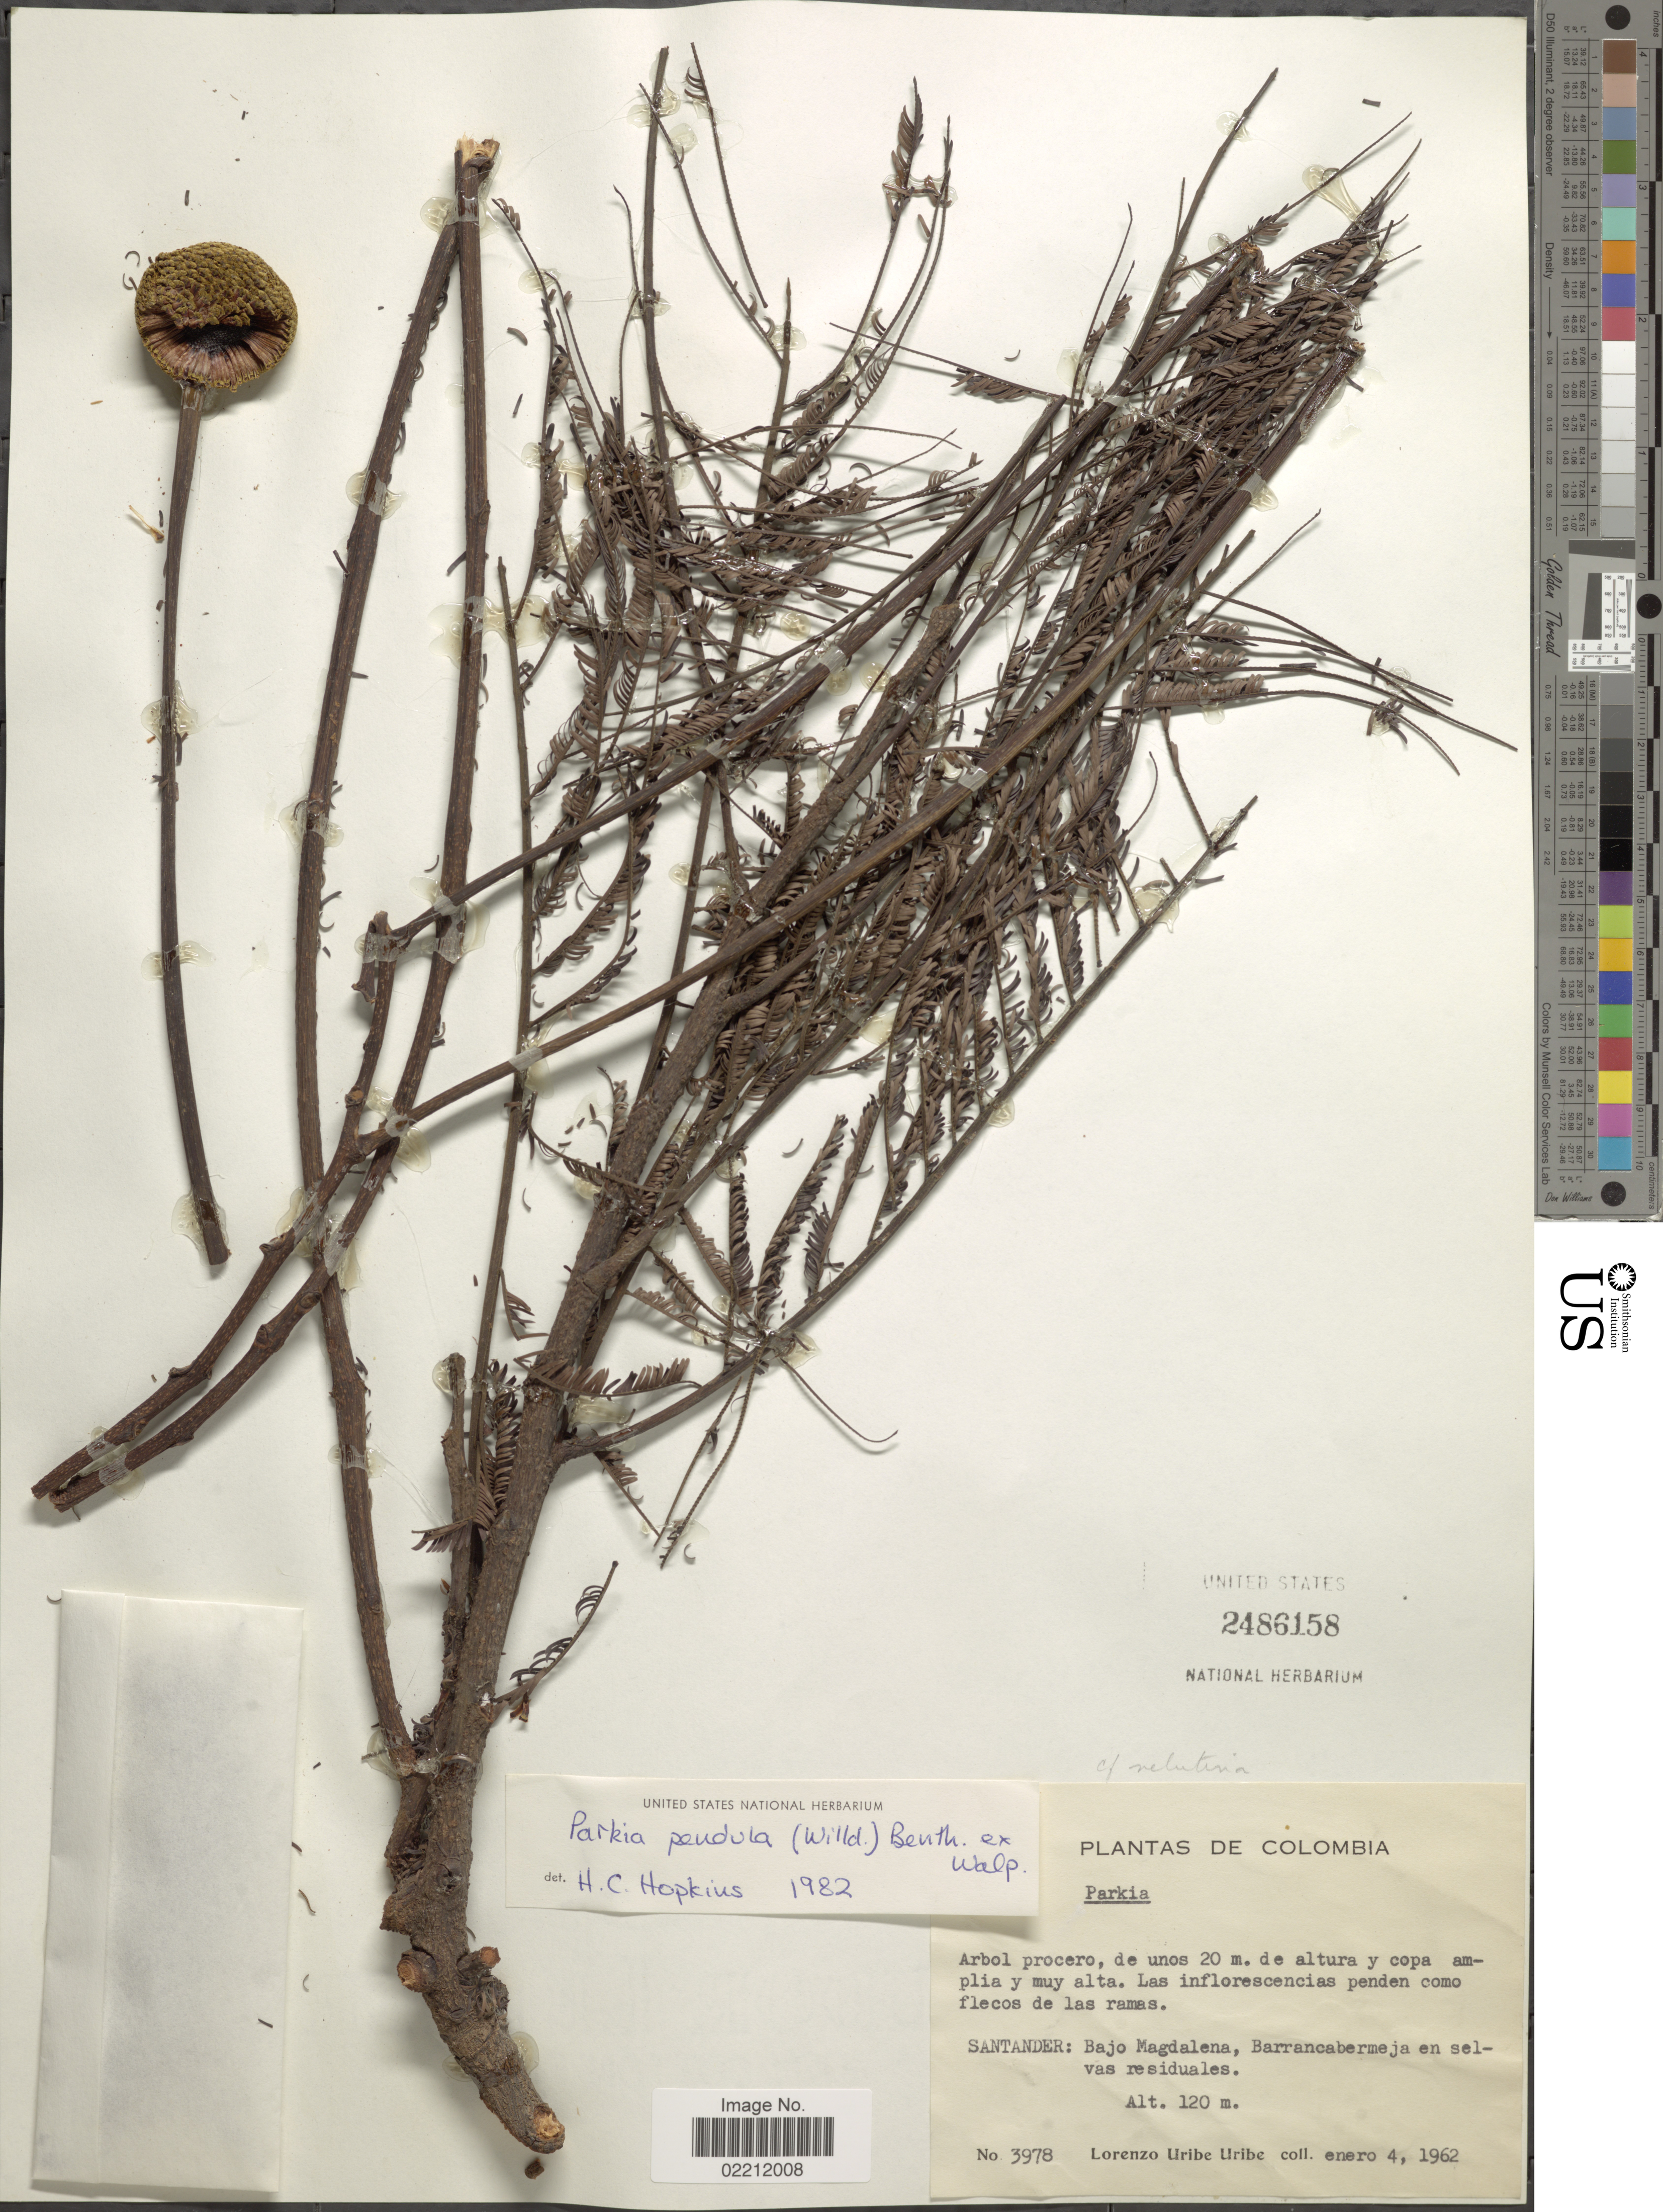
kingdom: Plantae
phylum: Tracheophyta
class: Magnoliopsida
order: Fabales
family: Fabaceae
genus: Parkia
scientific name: Parkia pendula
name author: Benth.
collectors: L. Uribe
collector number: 3978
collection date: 1962-01-04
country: Colombia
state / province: Santander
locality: Santander: Bajo Magdalena, Barrancabermeja en selvas residuales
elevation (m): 120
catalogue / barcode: US 2486158